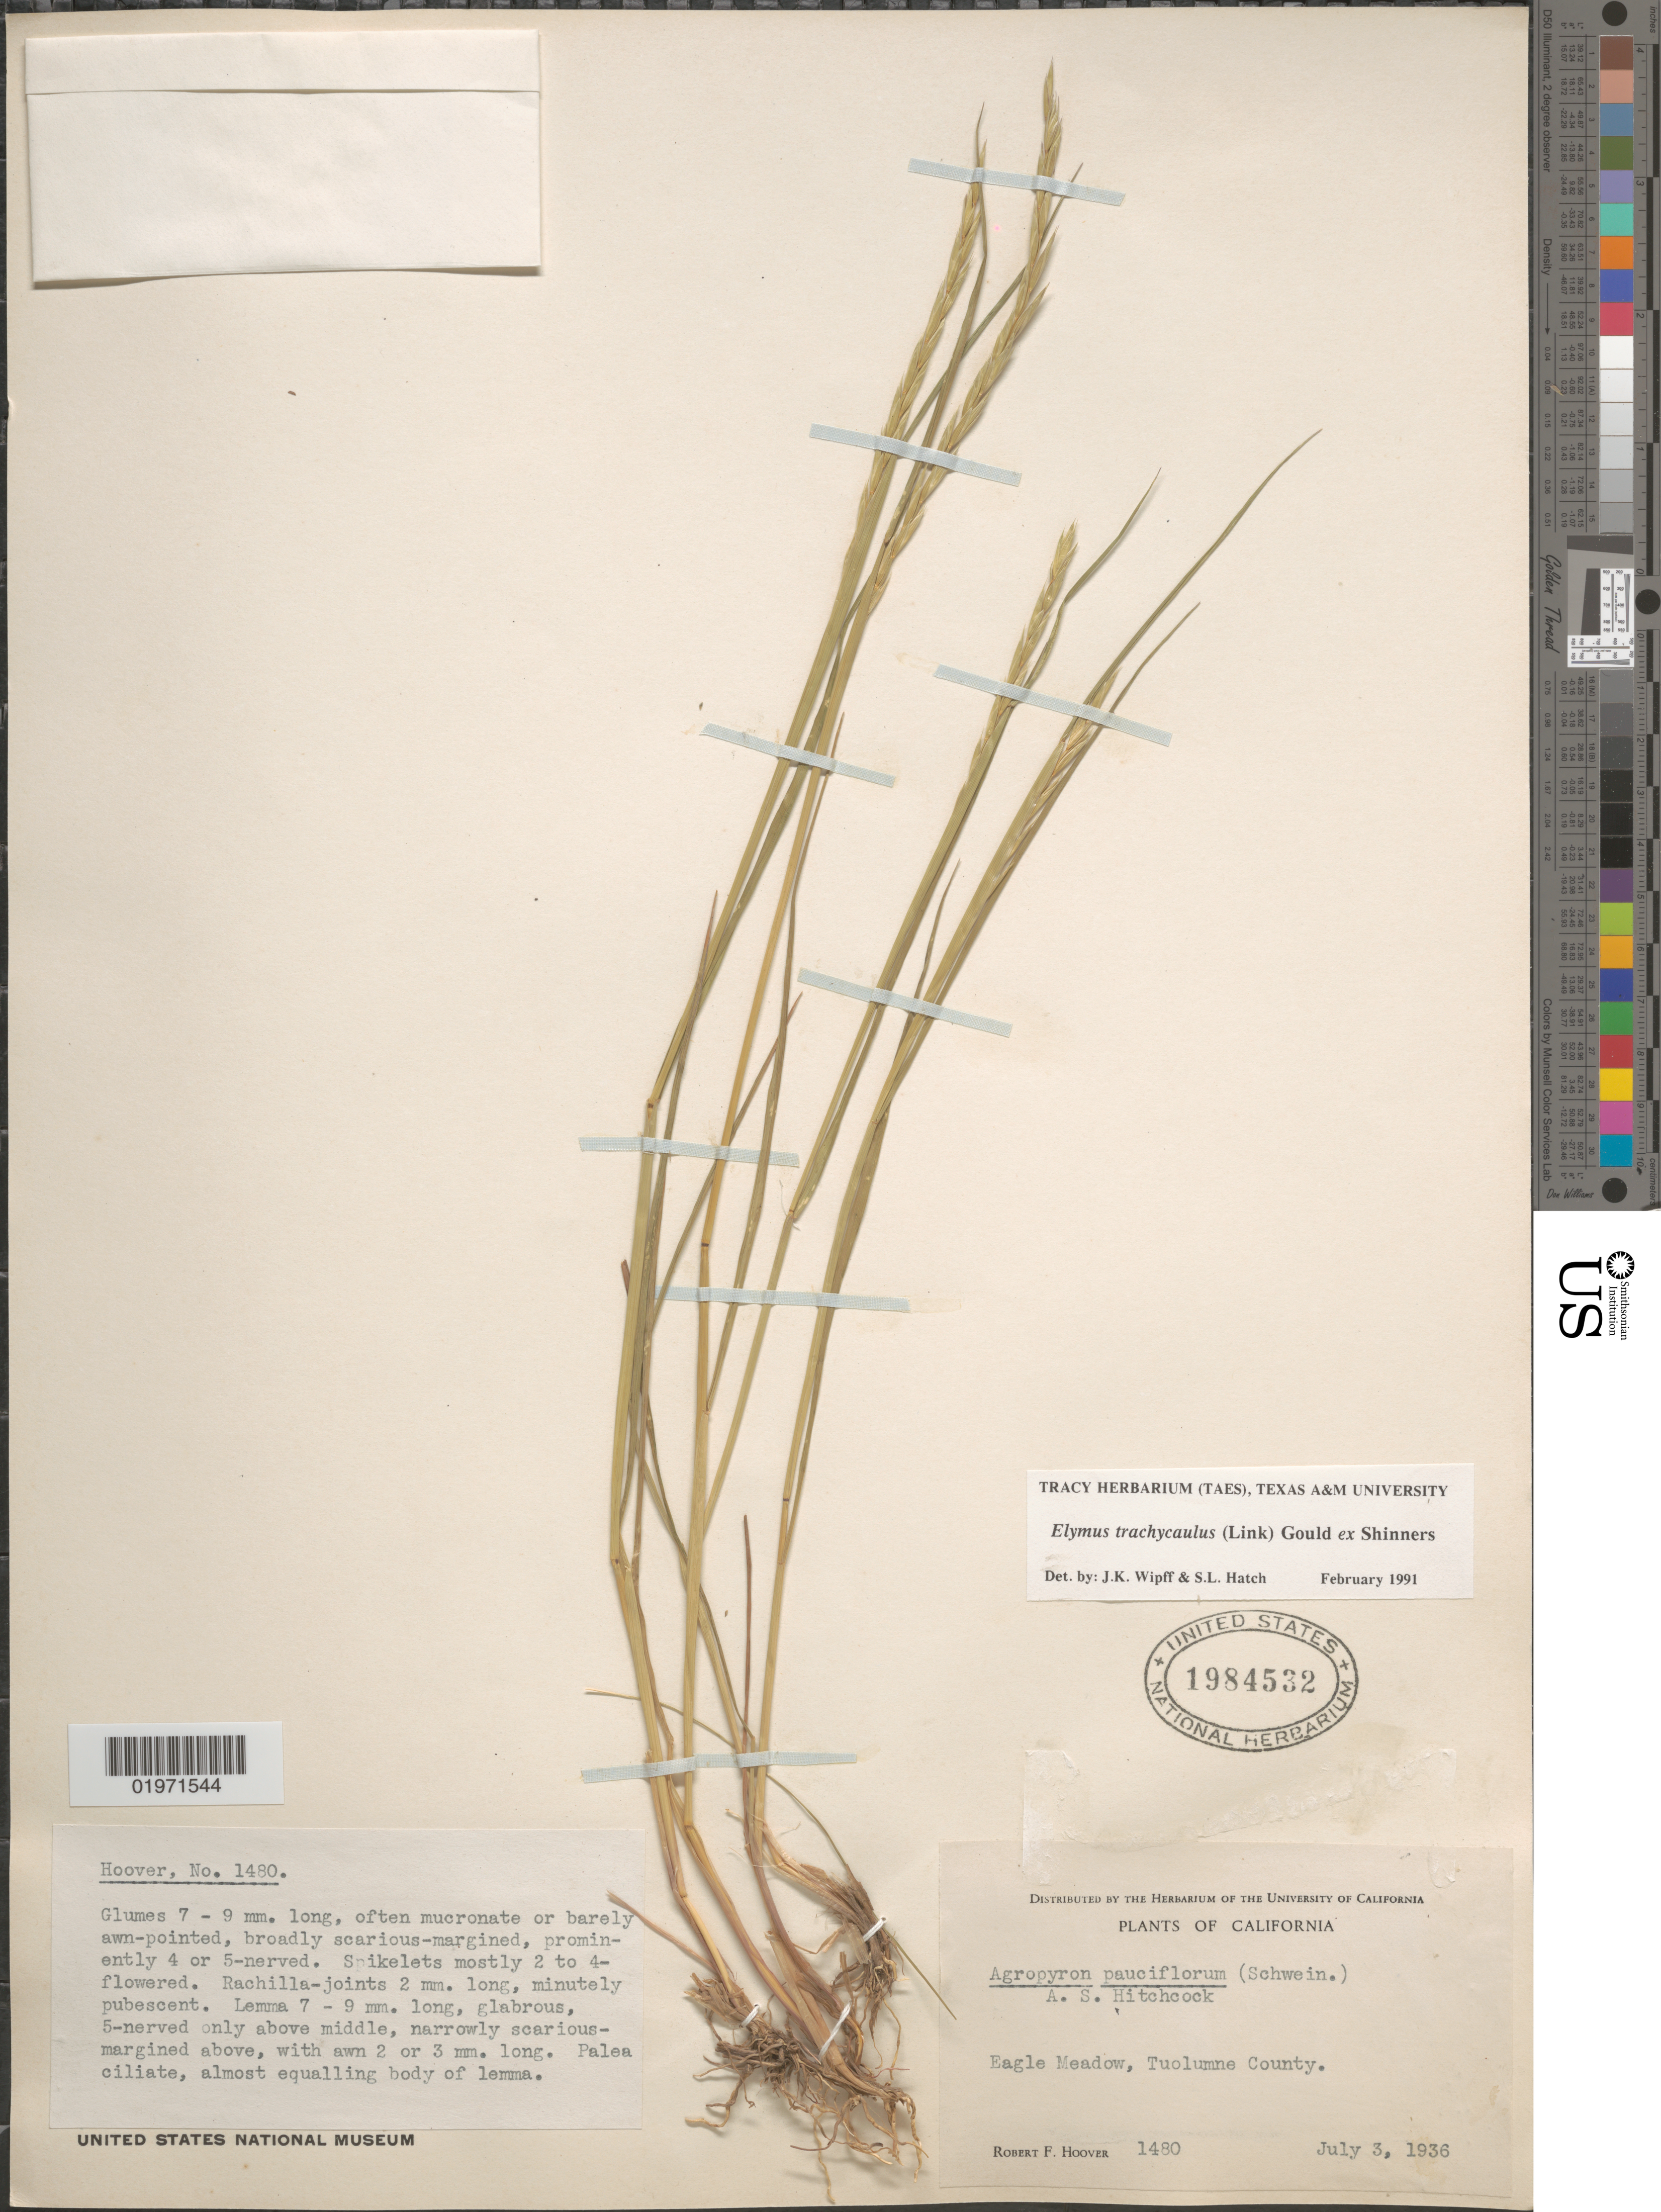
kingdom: Plantae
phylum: Tracheophyta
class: Liliopsida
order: Poales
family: Poaceae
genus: Elymus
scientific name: Elymus trachycaulus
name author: (Link) Gould ex Shinners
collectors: R. F. Hoover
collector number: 1480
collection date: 1936-07-03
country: United States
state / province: California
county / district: Tuolumne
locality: Eagle Meadow, Tuolumne County.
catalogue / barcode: US 1984532